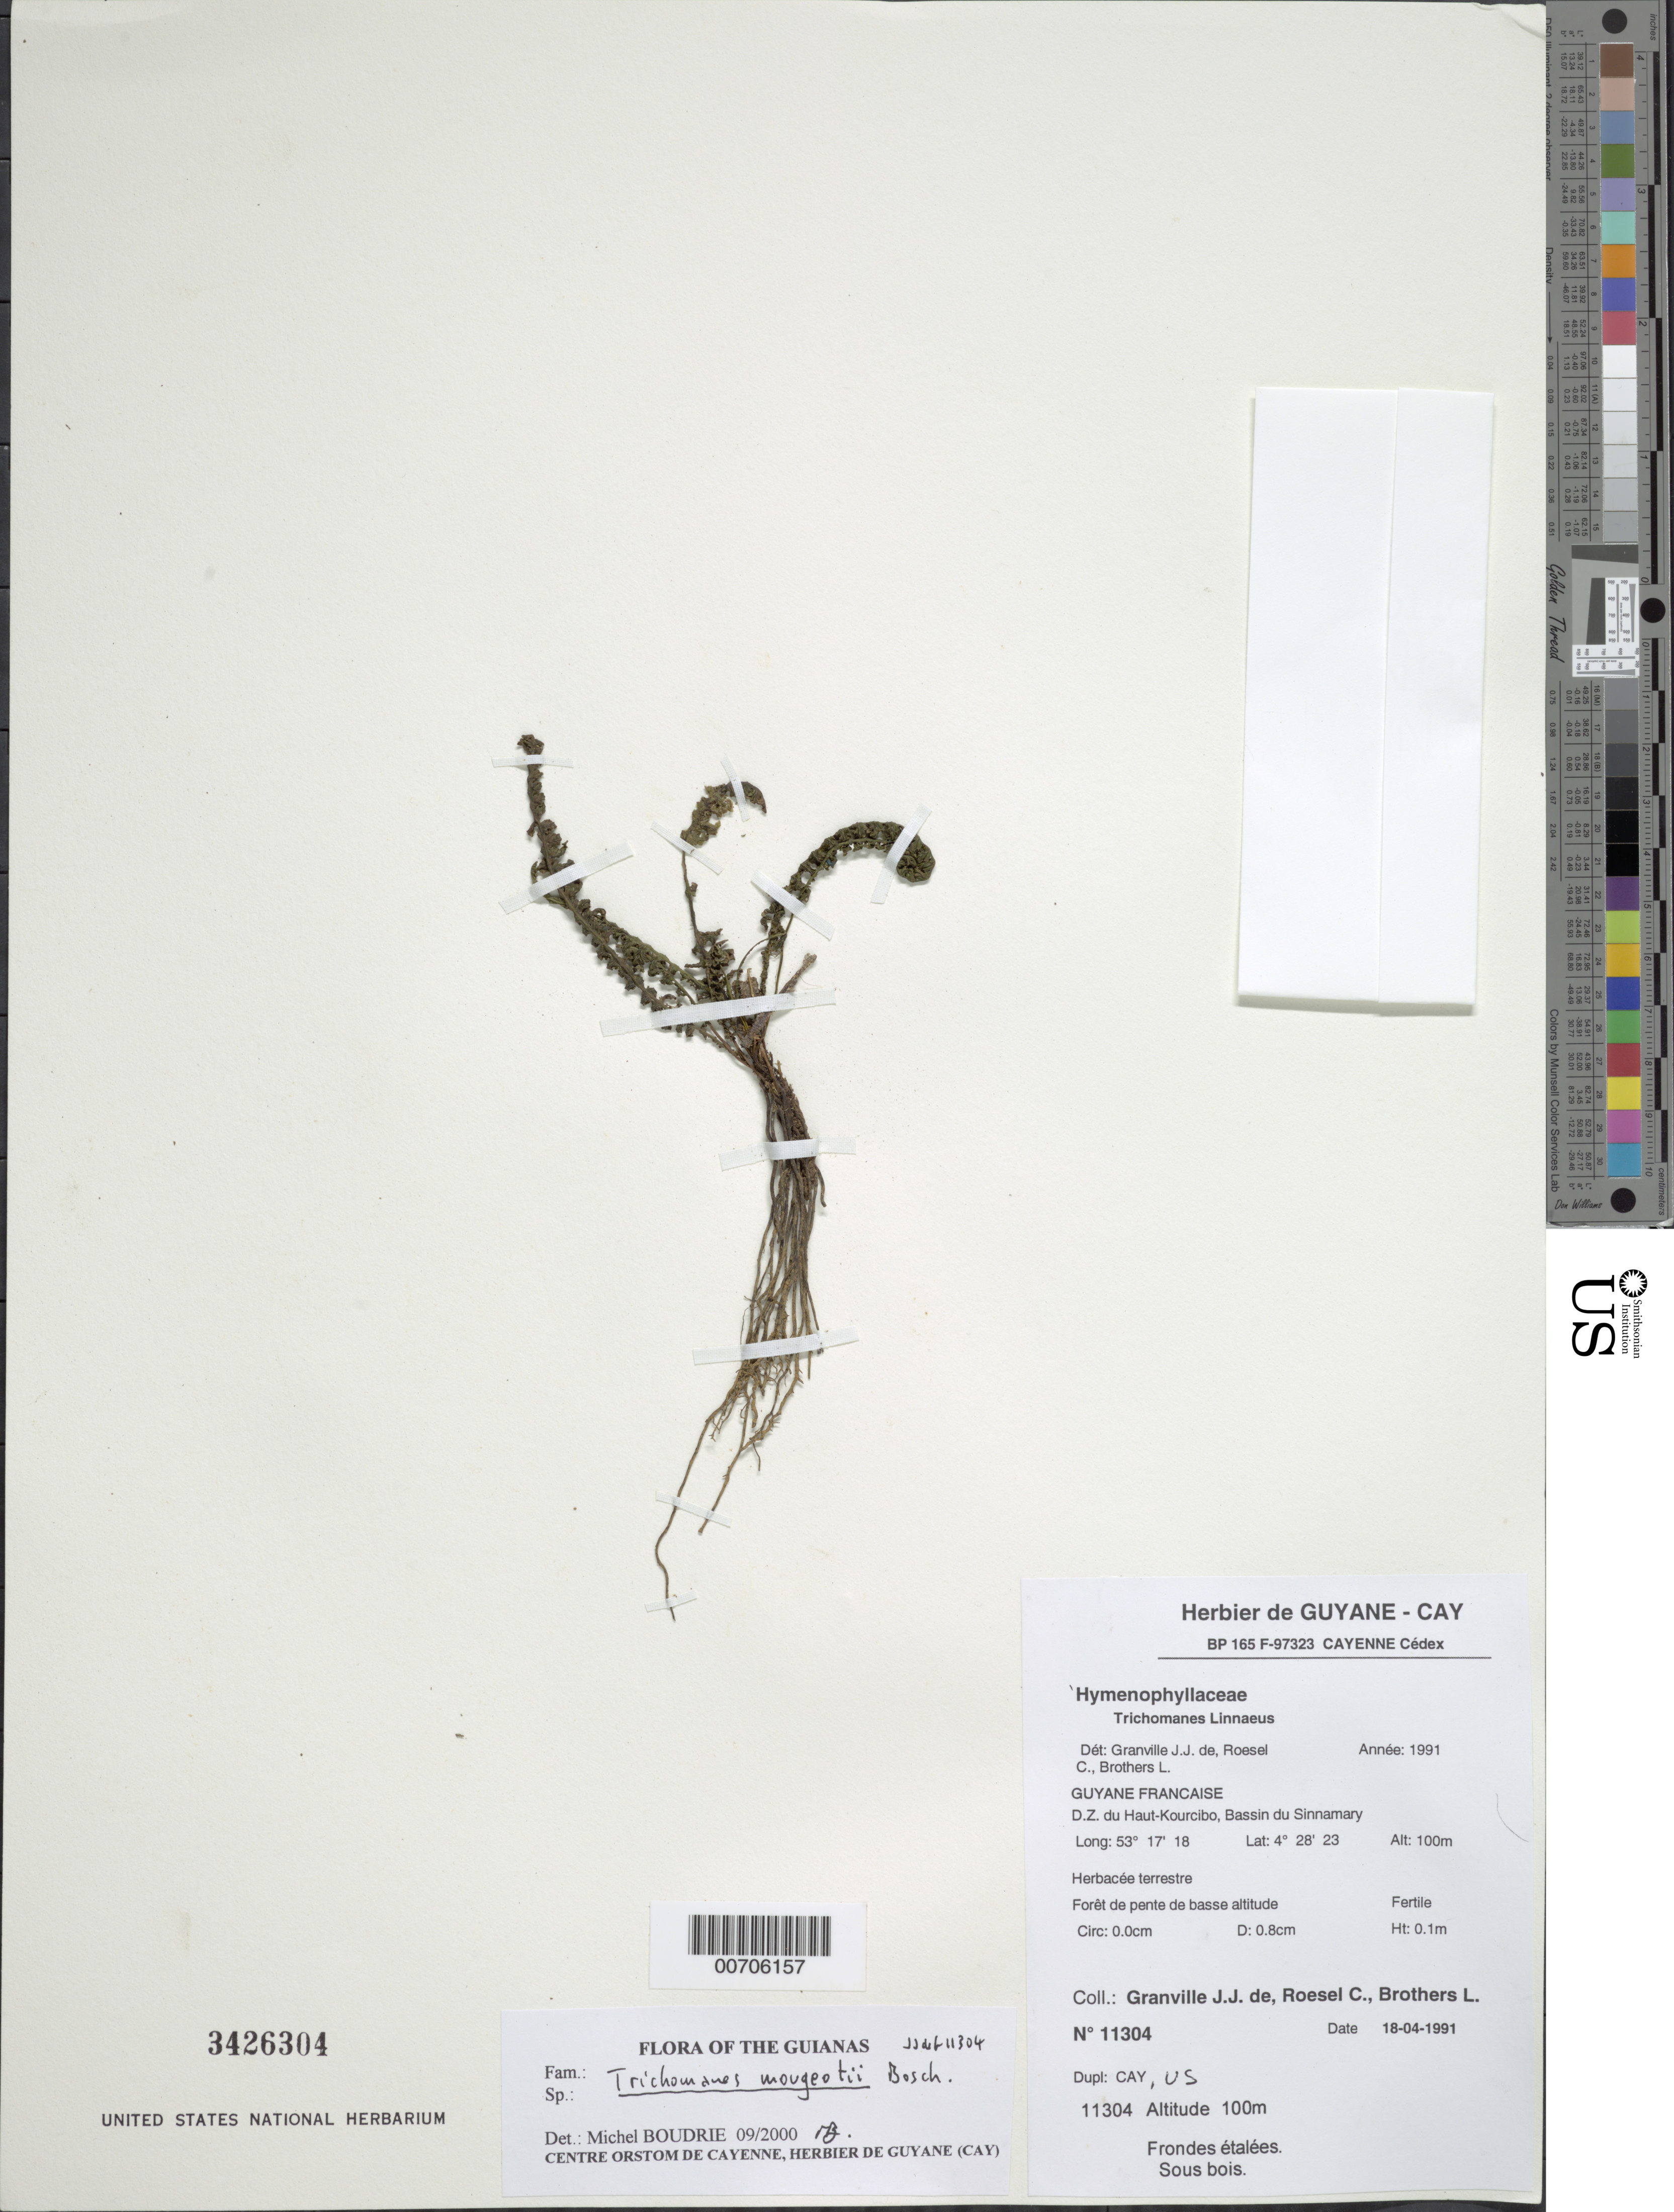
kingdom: Plantae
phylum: Tracheophyta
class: Polypodiopsida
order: Hymenophyllales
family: Hymenophyllaceae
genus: Trichomanes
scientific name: Trichomanes mougeotii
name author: Bosch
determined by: Boudrie, M.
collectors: J.-J. de Granville, C. S. Roesel & L. Brothers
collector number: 11304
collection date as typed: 18-Apr-91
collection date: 1991-04-18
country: French Guiana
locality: D.Z. du Haut-Kourcibo, Bassin du Sinnamary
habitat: Forêt de pente de basse altitude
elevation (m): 100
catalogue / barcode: US 3426304